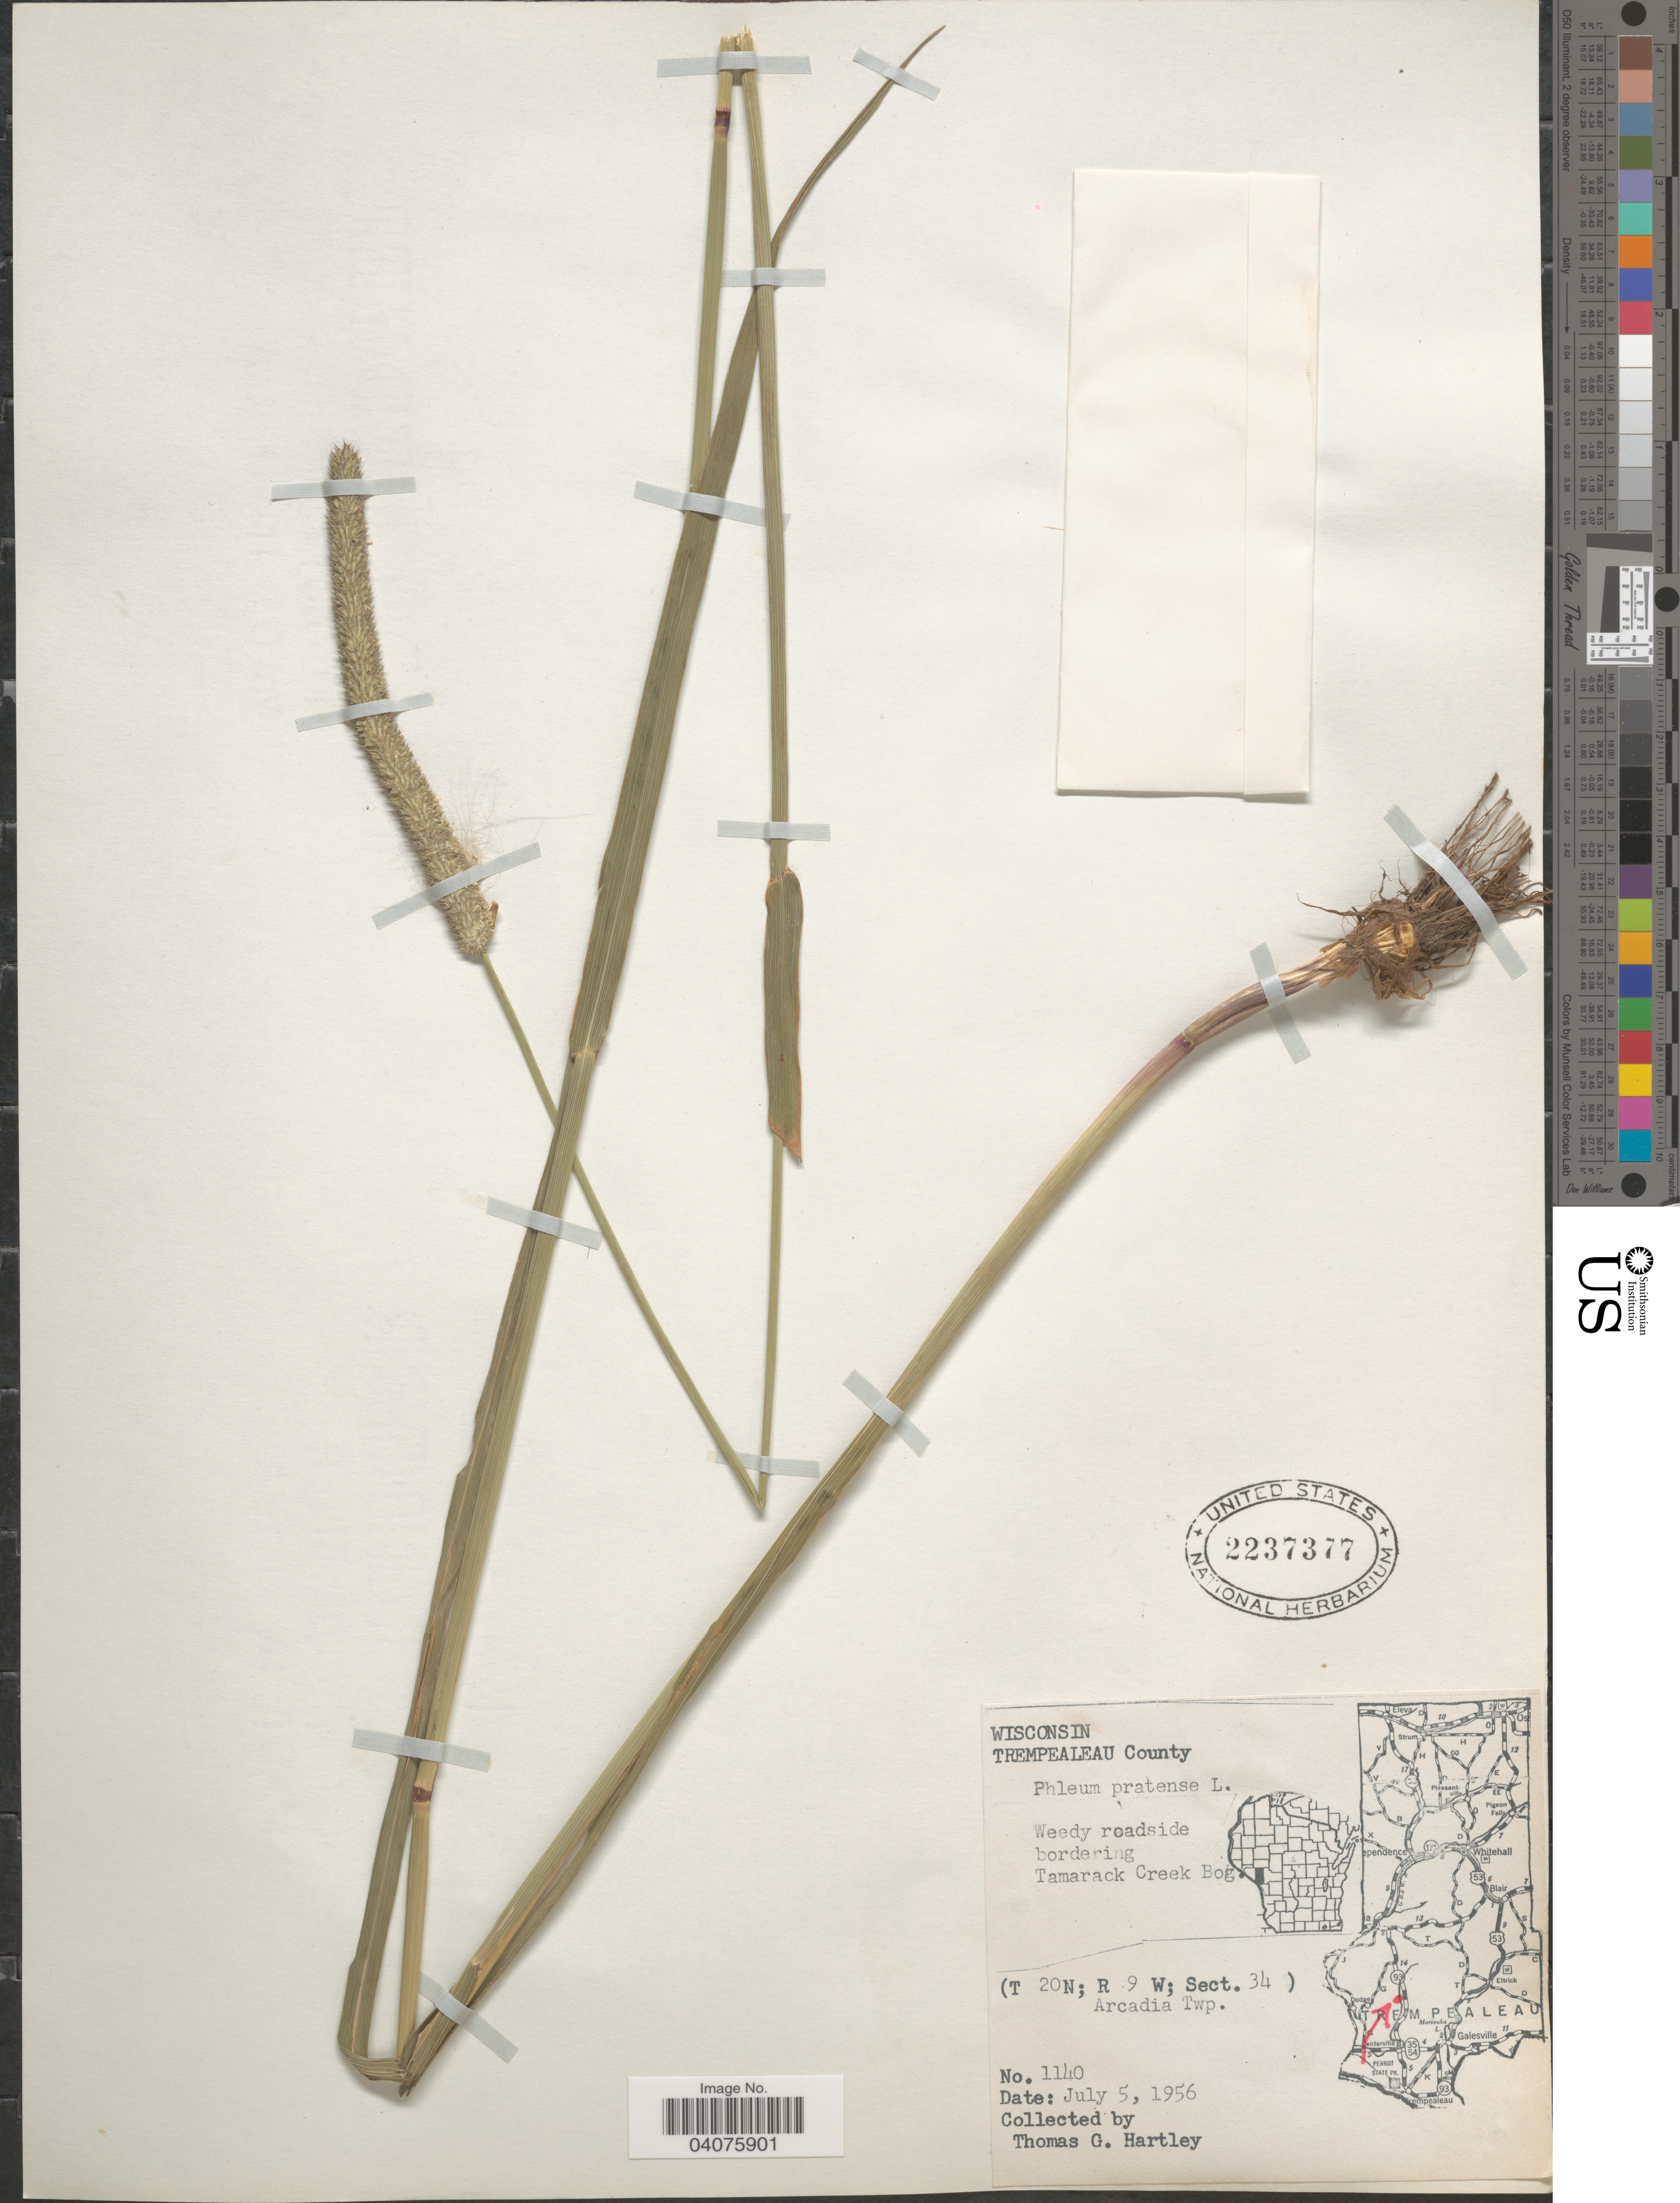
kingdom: Plantae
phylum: Tracheophyta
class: Liliopsida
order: Poales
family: Poaceae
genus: Phleum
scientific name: Phleum pratense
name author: L.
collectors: T. G. Hartley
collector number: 1140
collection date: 1956-07-05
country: United States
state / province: Wisconsin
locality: Trempealeau County. Weedy roadside bordering Tamarack Creek Bog. (T 20 N; R 9 W; Sect. 34). Arcadia Twp.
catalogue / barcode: US 2237377